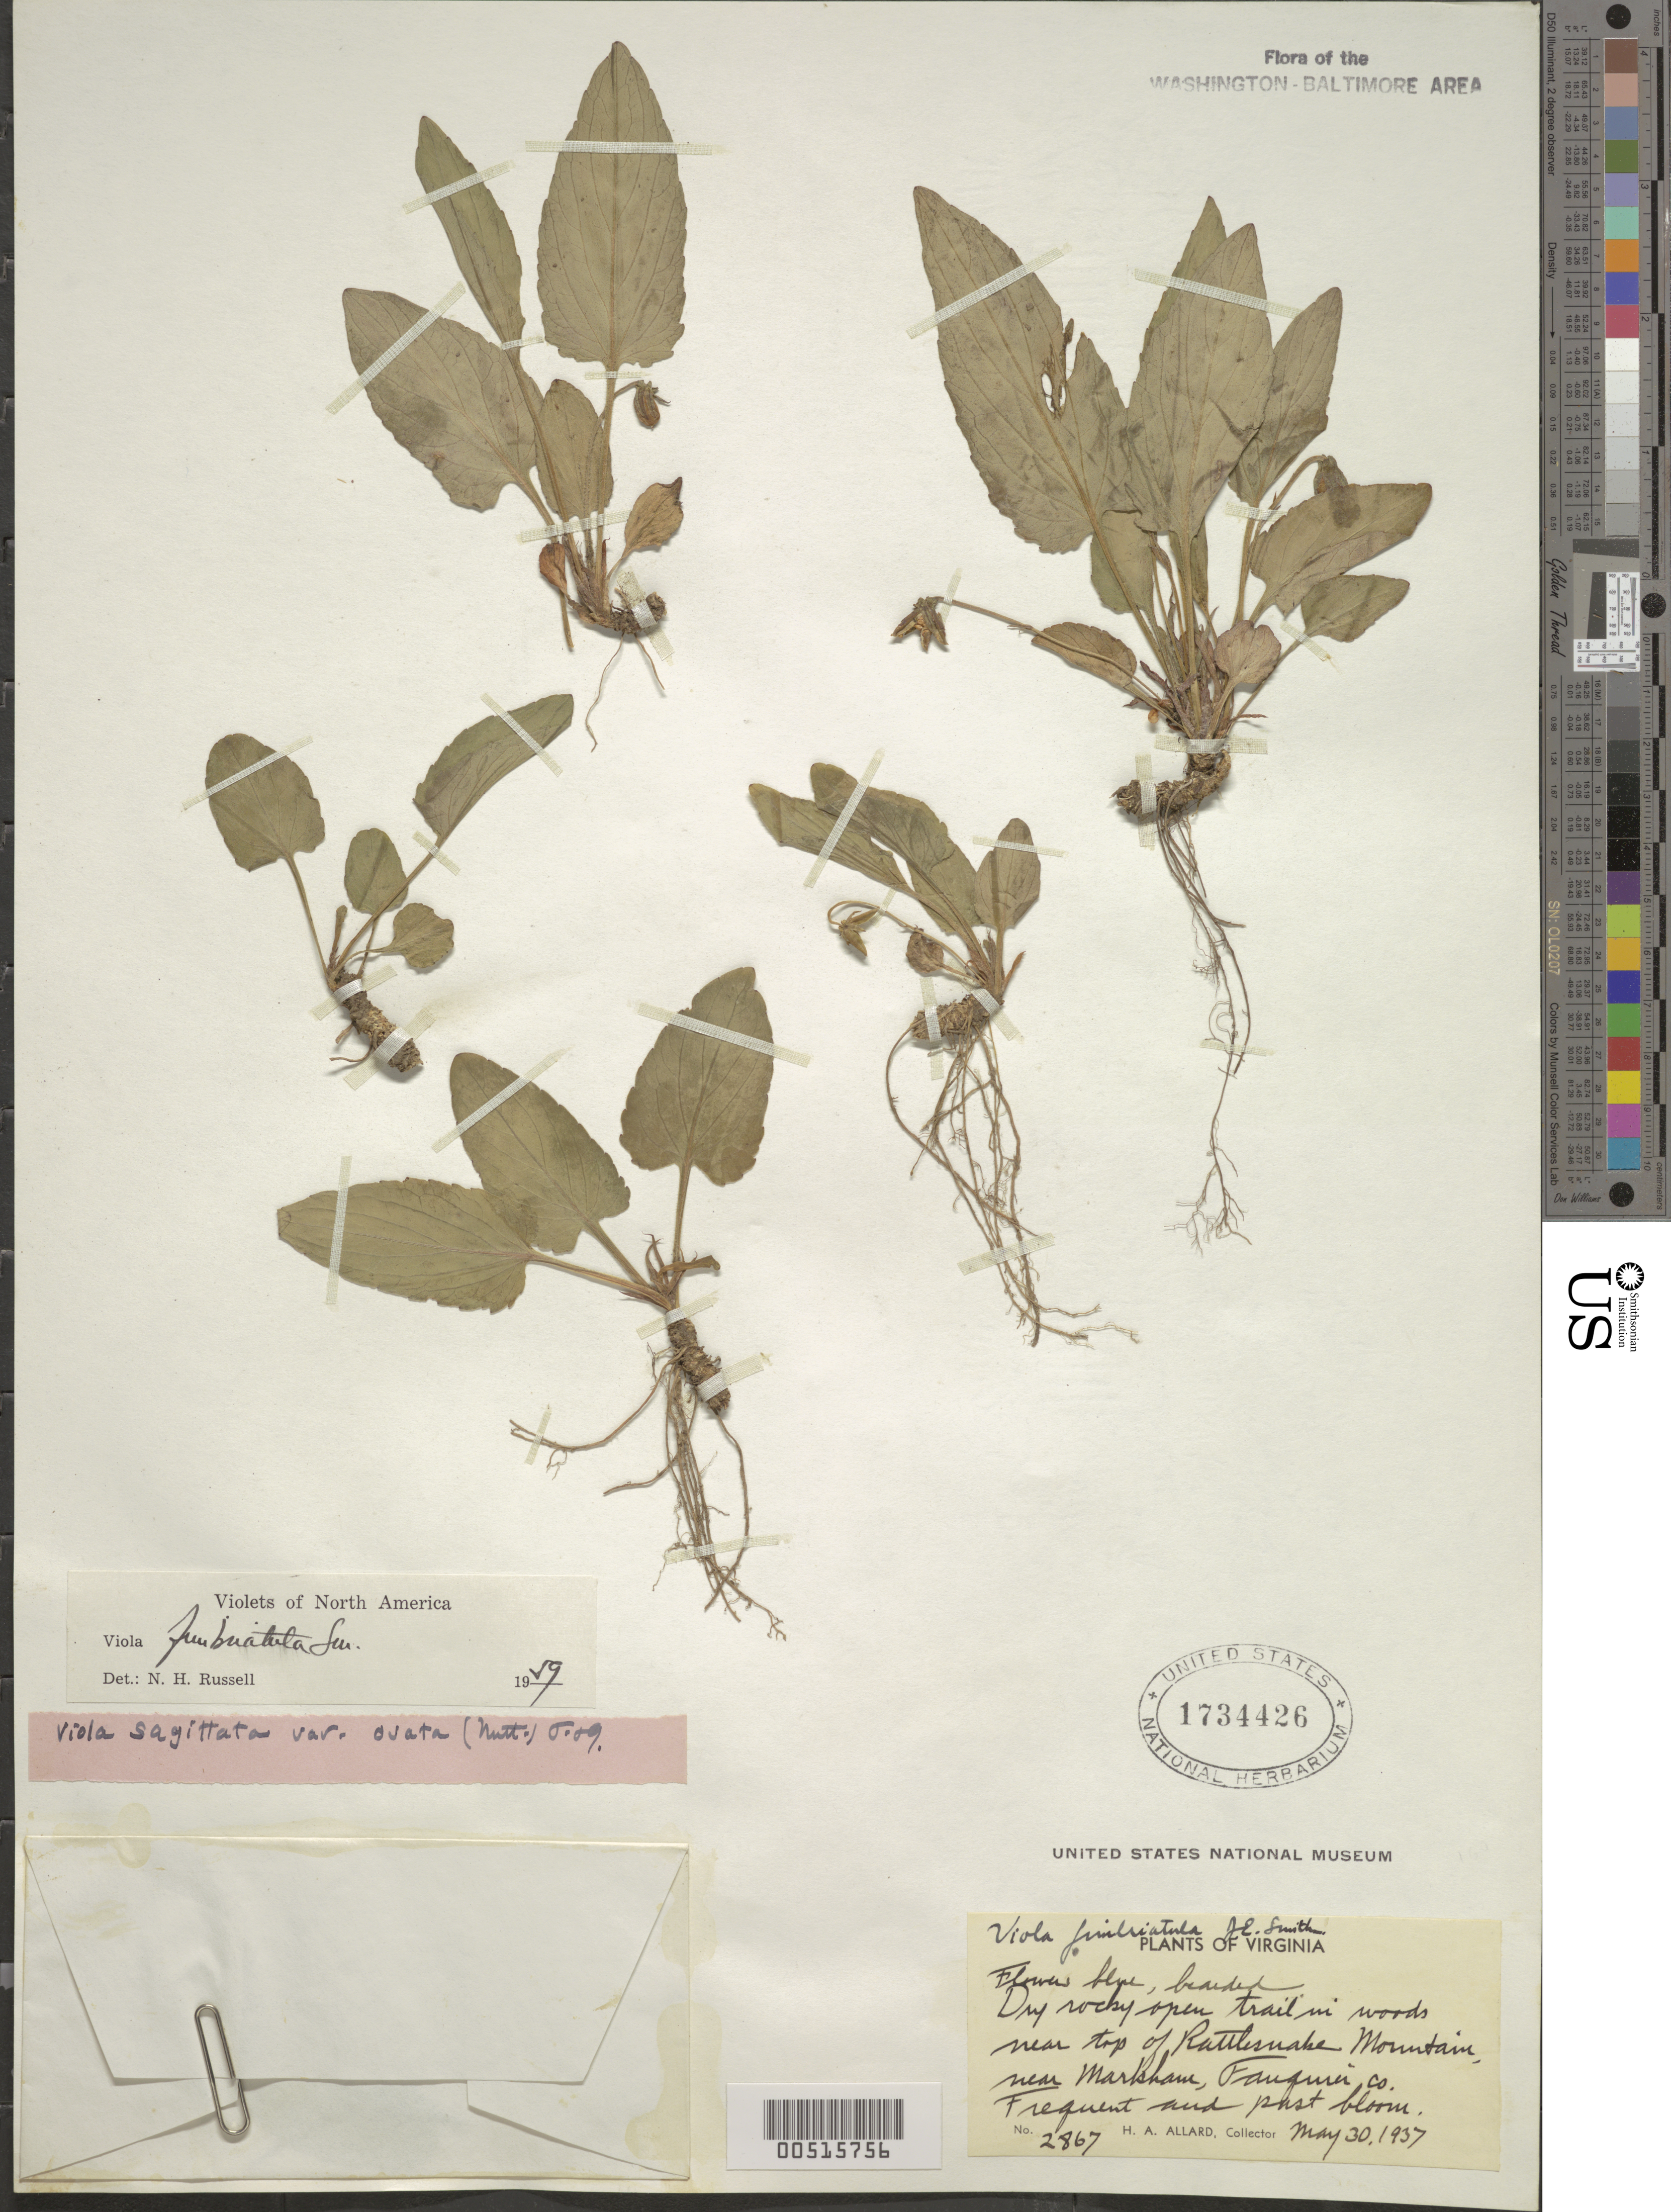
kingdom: Plantae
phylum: Tracheophyta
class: Magnoliopsida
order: Malpighiales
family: Violaceae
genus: Viola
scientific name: Viola sagittata var. ovata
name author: (Nutt.) Torr. & A. Gray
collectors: H. A. Allard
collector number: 2867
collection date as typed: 30 May 1937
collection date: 1937-05-30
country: United States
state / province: Virginia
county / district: Fauquier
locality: Rattlesnake Mt., top of, near Markham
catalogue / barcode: US 1734426